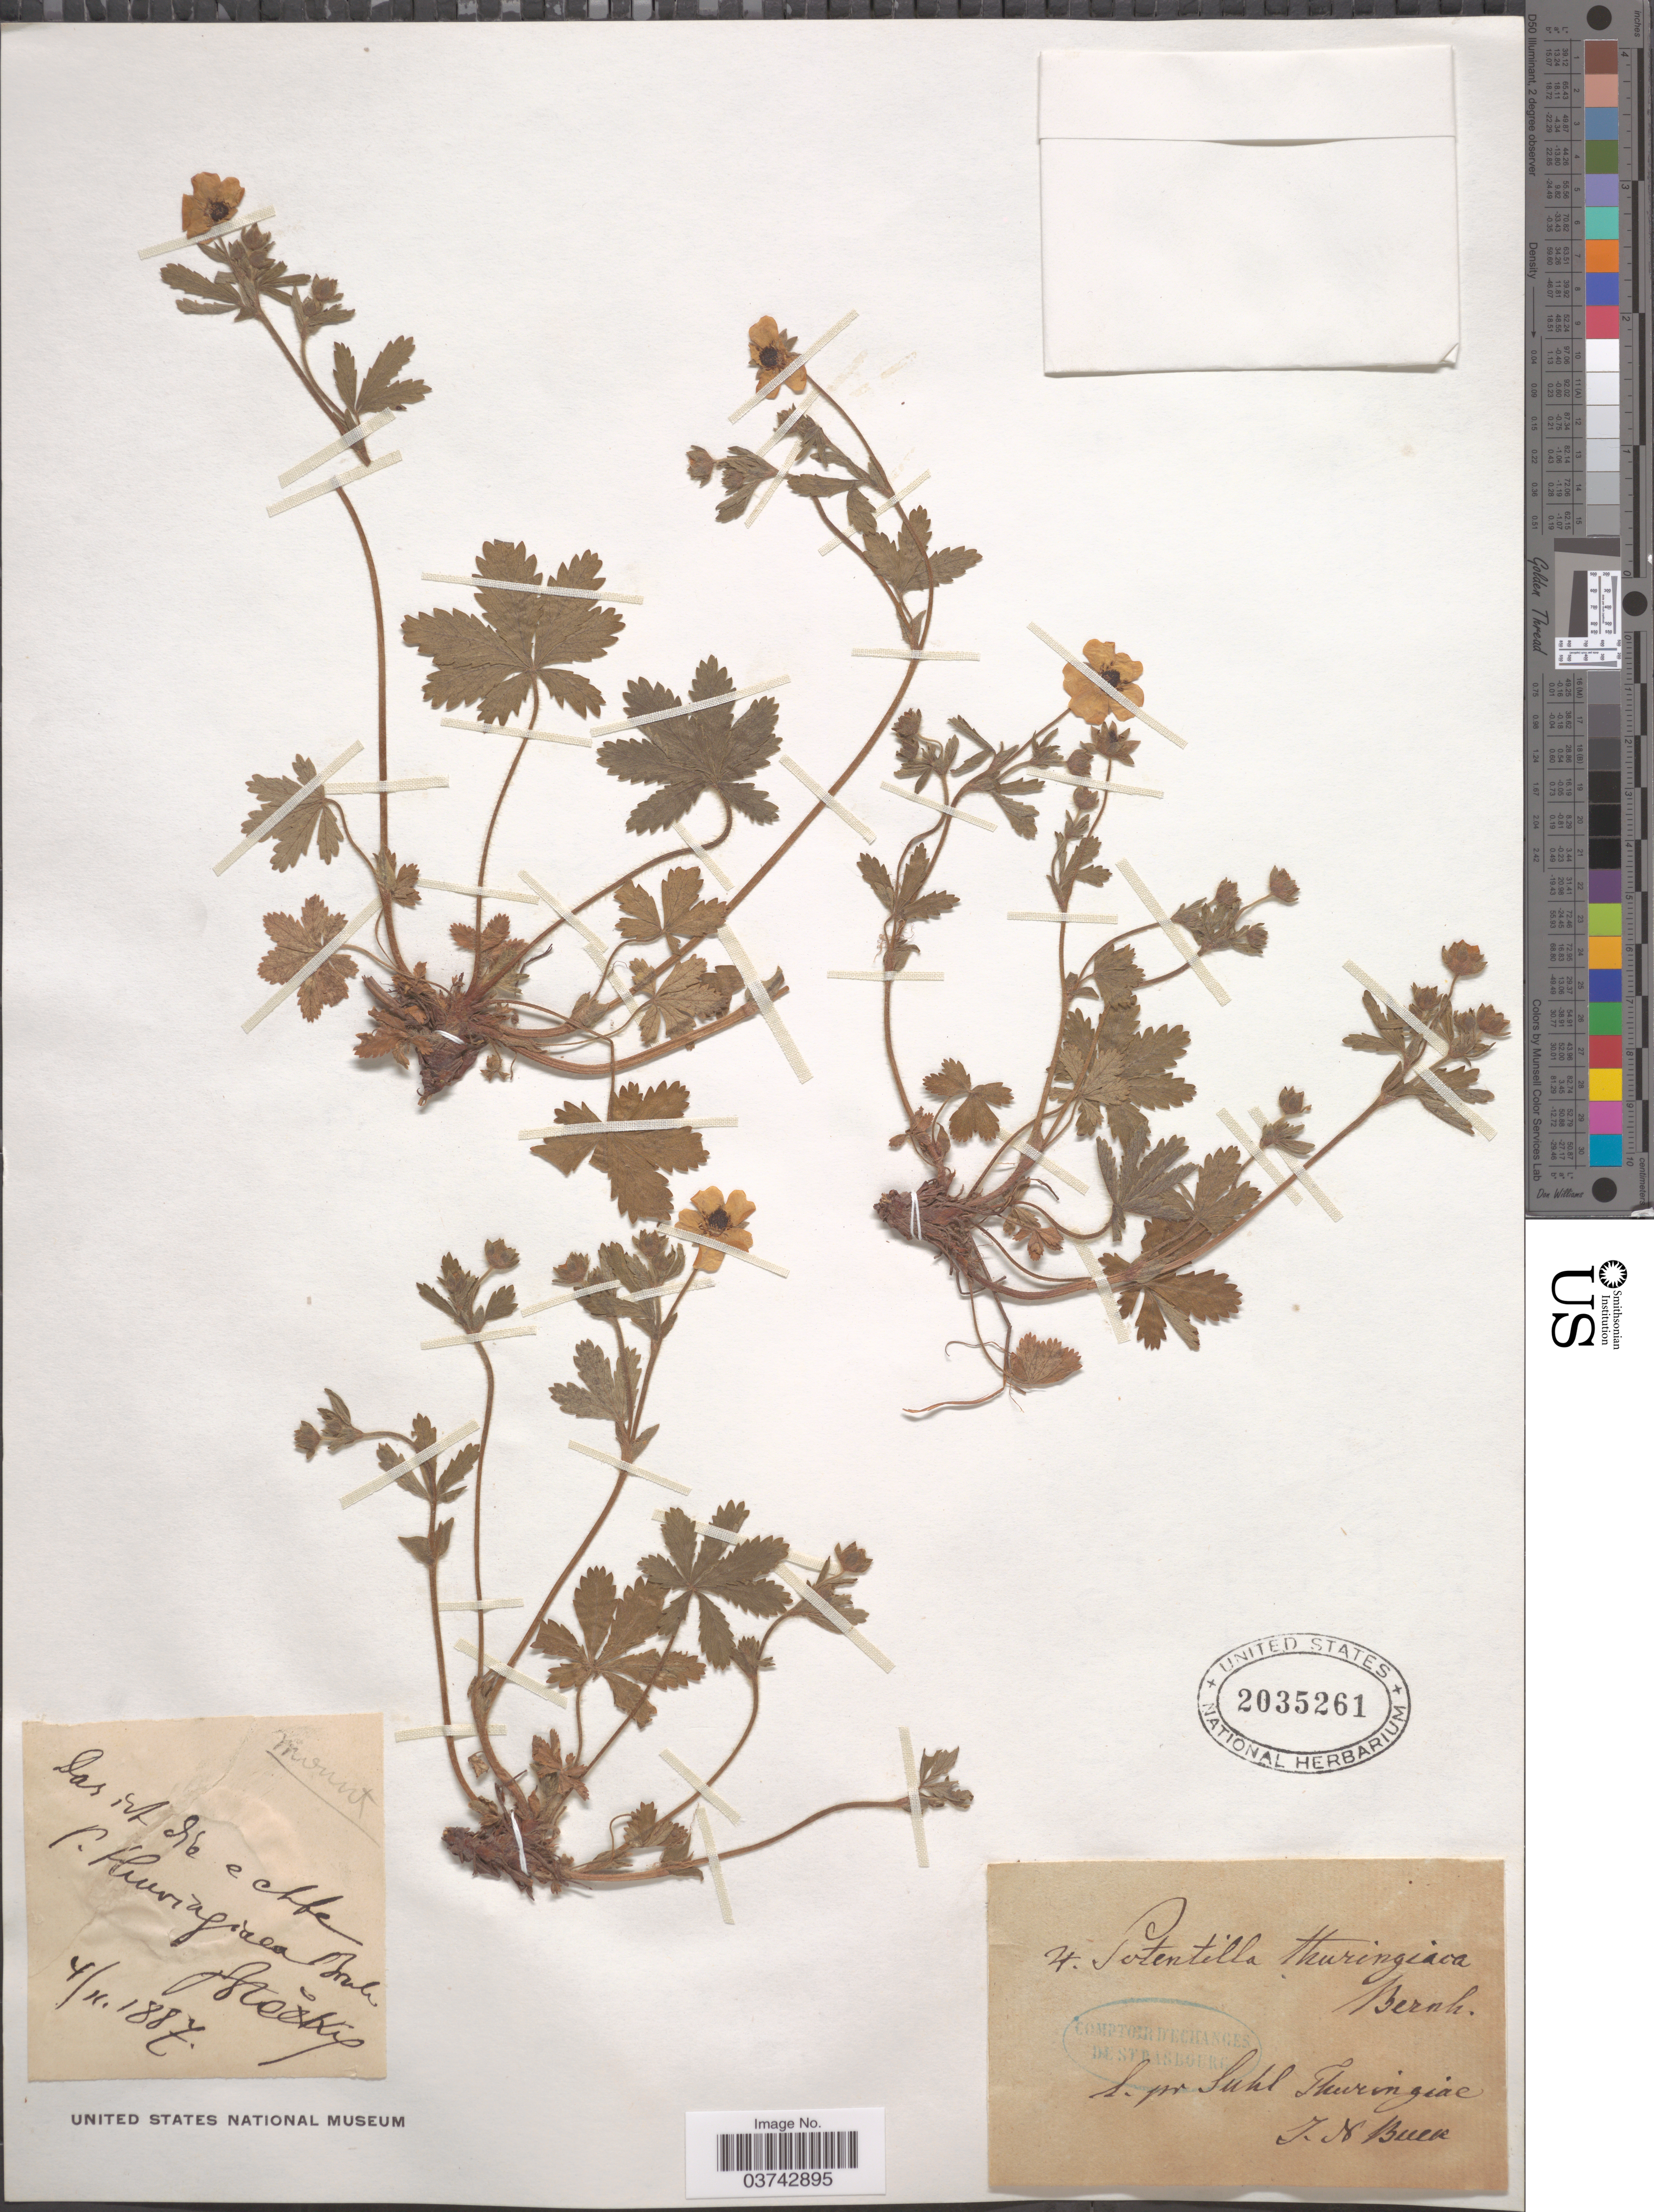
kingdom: Plantae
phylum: Tracheophyta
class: Magnoliopsida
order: Rosales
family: Rosaceae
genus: Potentilla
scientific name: Potentilla thuringiaca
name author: Bernh. ex Link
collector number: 4*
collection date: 1887-11-04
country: Germany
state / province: Thuringia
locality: S. pr Suhl [interpreted] Thuringiae.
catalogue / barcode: US 2035261